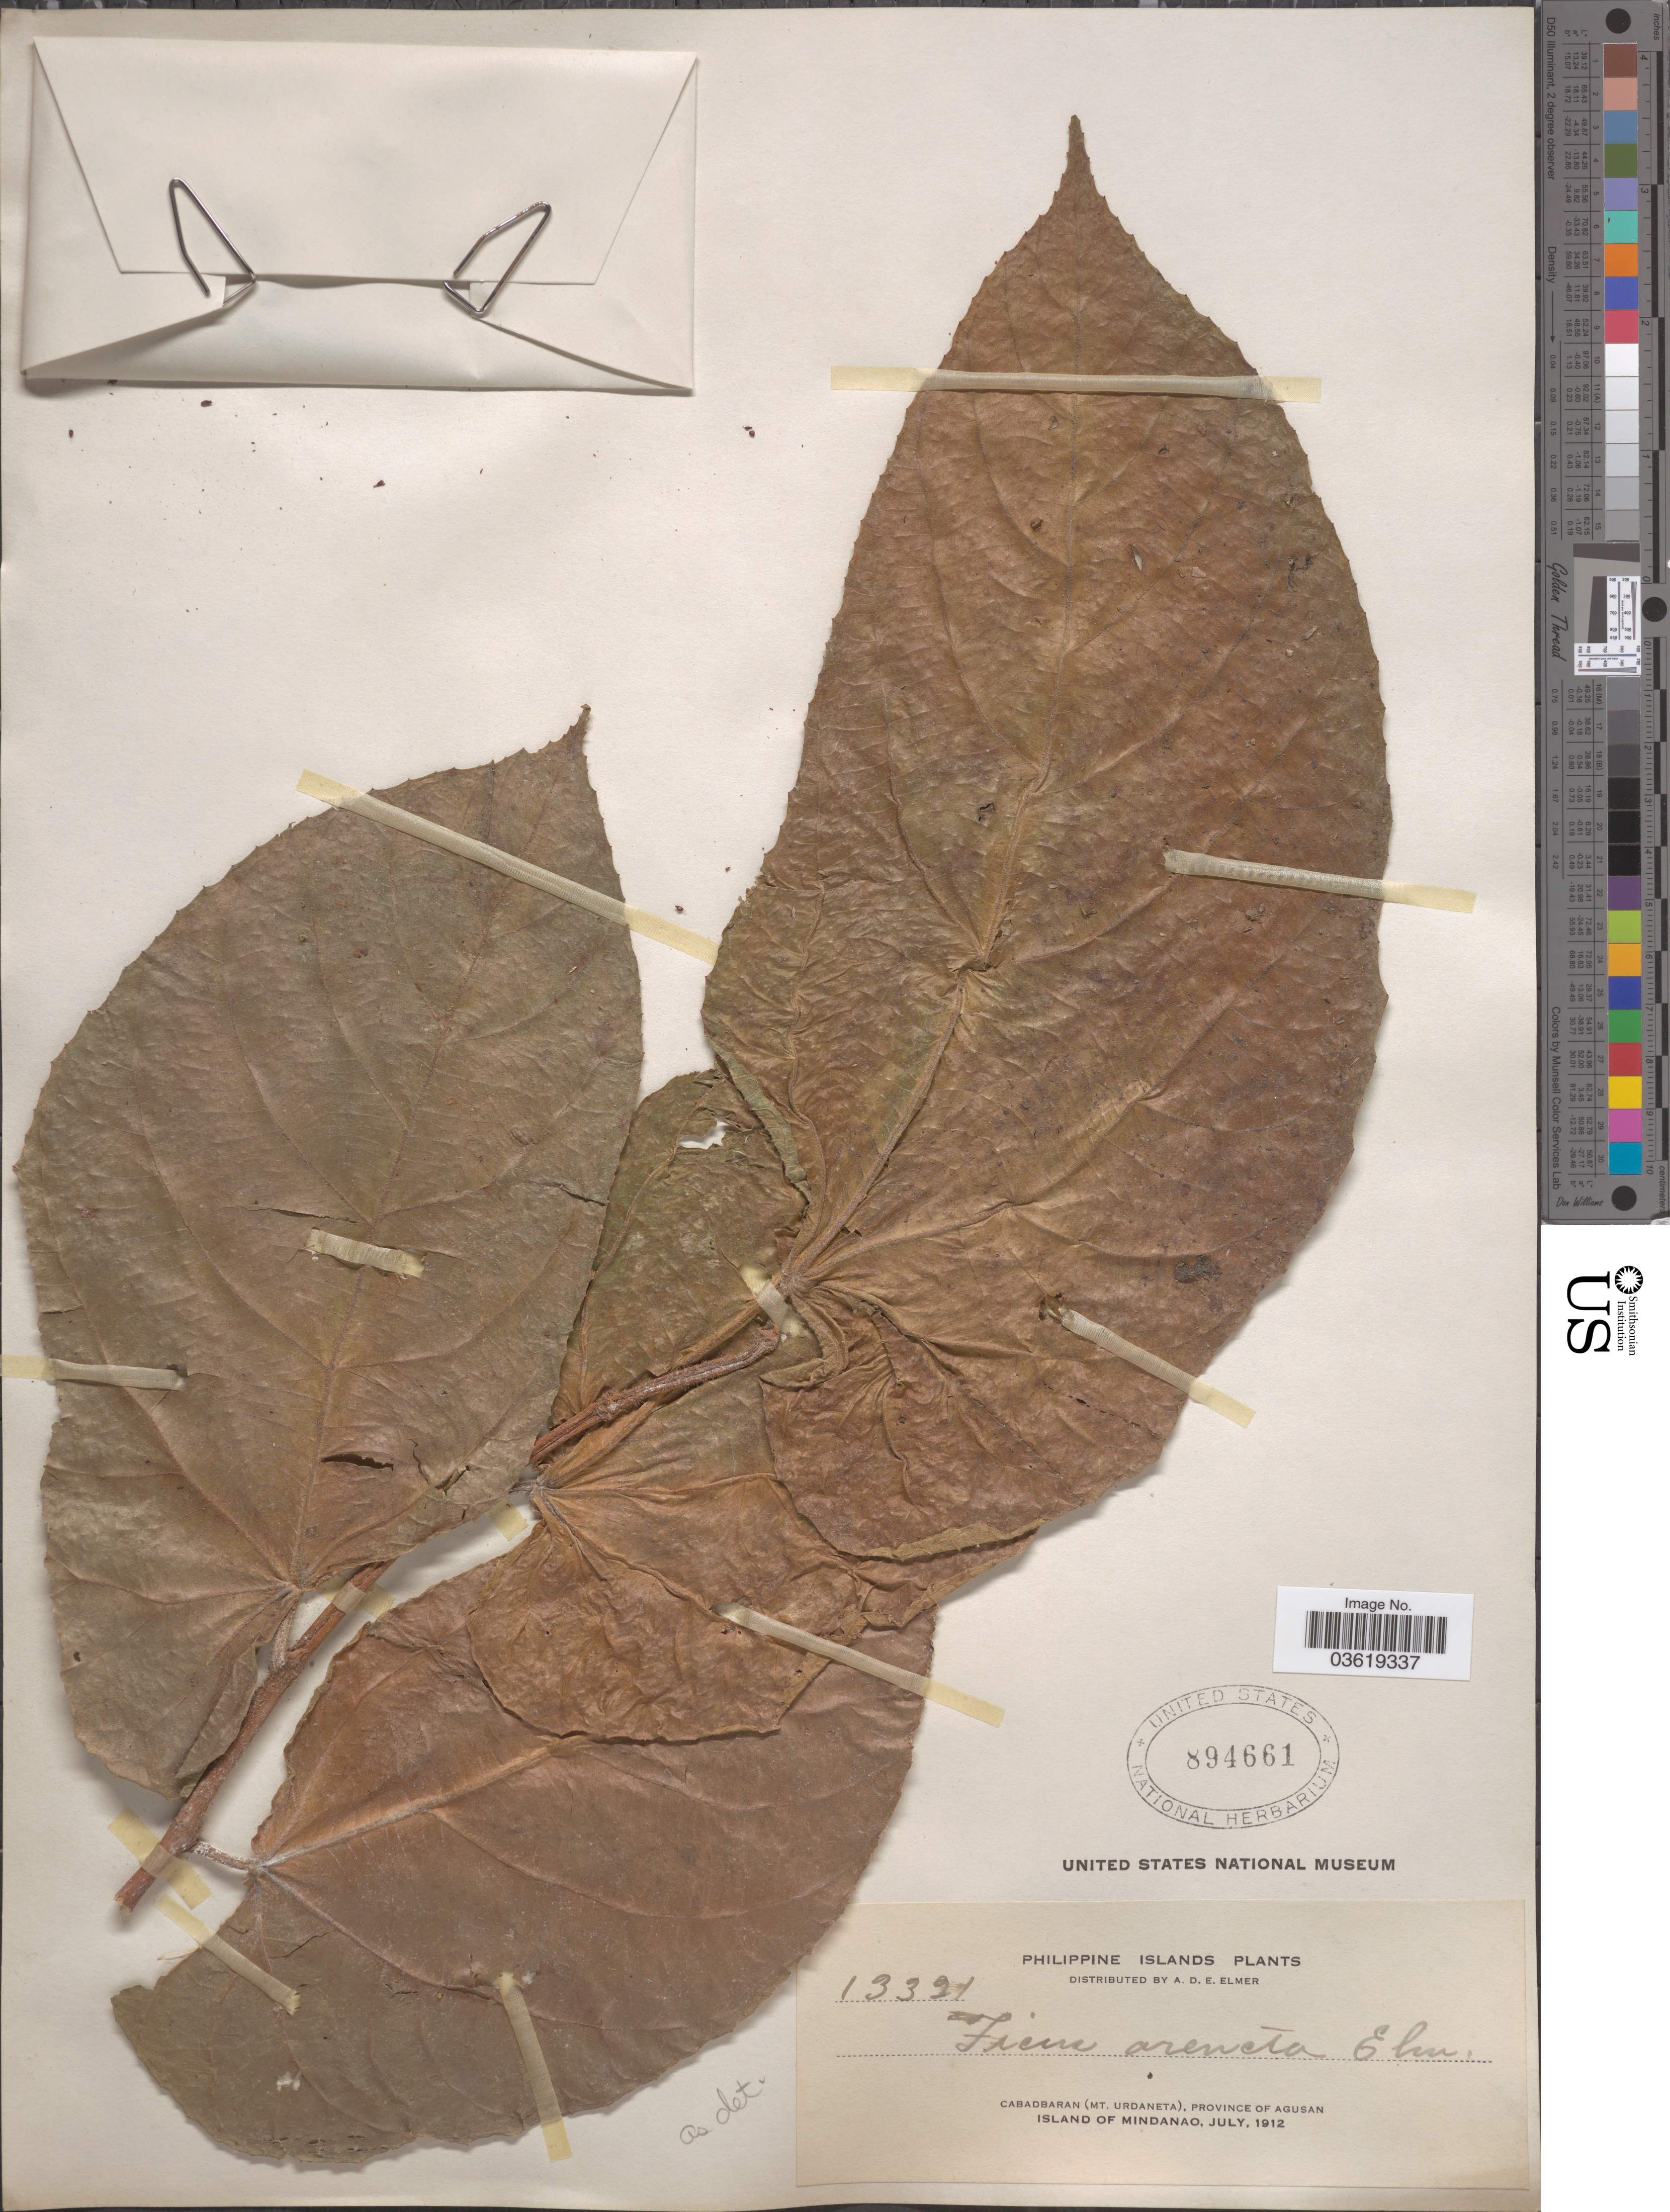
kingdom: Plantae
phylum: Tracheophyta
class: Magnoliopsida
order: Rosales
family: Moraceae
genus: Ficus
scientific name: Ficus odorata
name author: (Blanco) Merr.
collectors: A. D. E. Elmer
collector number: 13321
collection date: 1912-07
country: Philippines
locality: Philippine Islands. Cabadbaran (Mt. Urdaneta), Province of Agusan, Island of Mindanao.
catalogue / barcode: US 894661